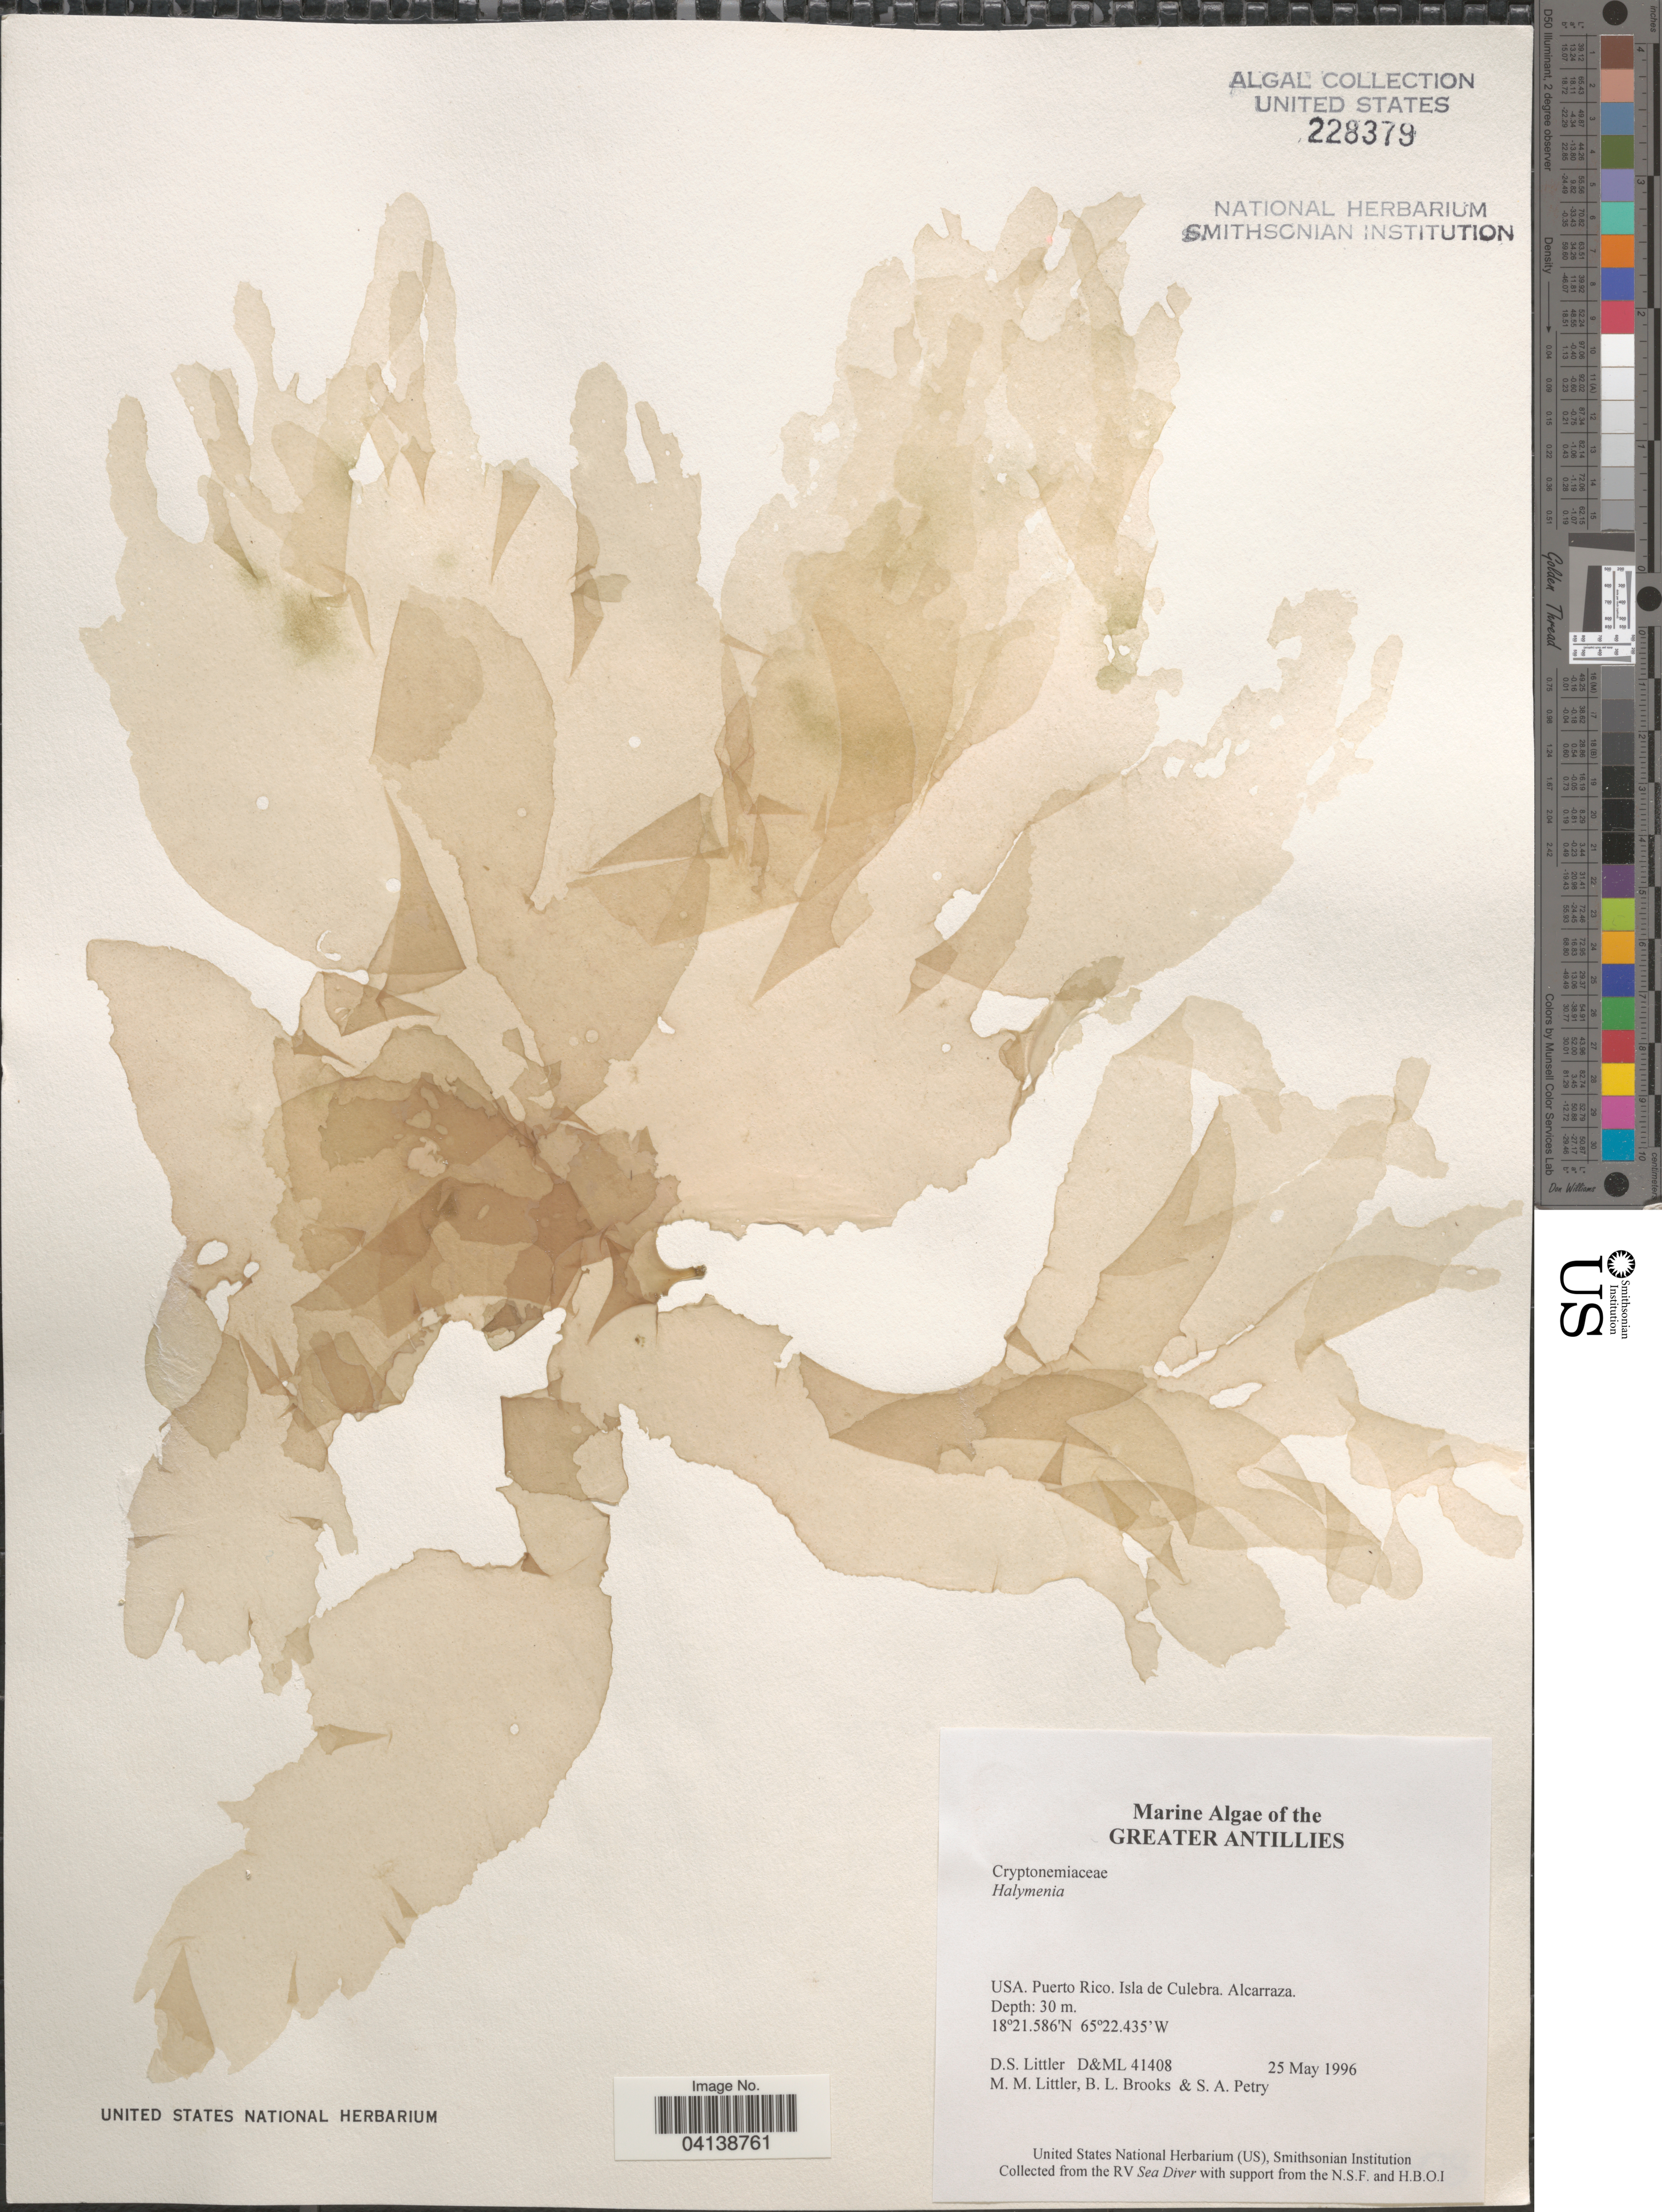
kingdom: Plantae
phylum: Rhodophyta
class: Florideophyceae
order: Halymeniales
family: Halymeniaceae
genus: Halymenia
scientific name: Halymenia sp.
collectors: D. S. Littler, B. Brooks & S. Petry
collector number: D&ML41408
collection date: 1996-05-25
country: Puerto Rico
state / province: Culebra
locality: The Greater Antillies. Isla de Culebra. Alcarraza.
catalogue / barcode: US 228379